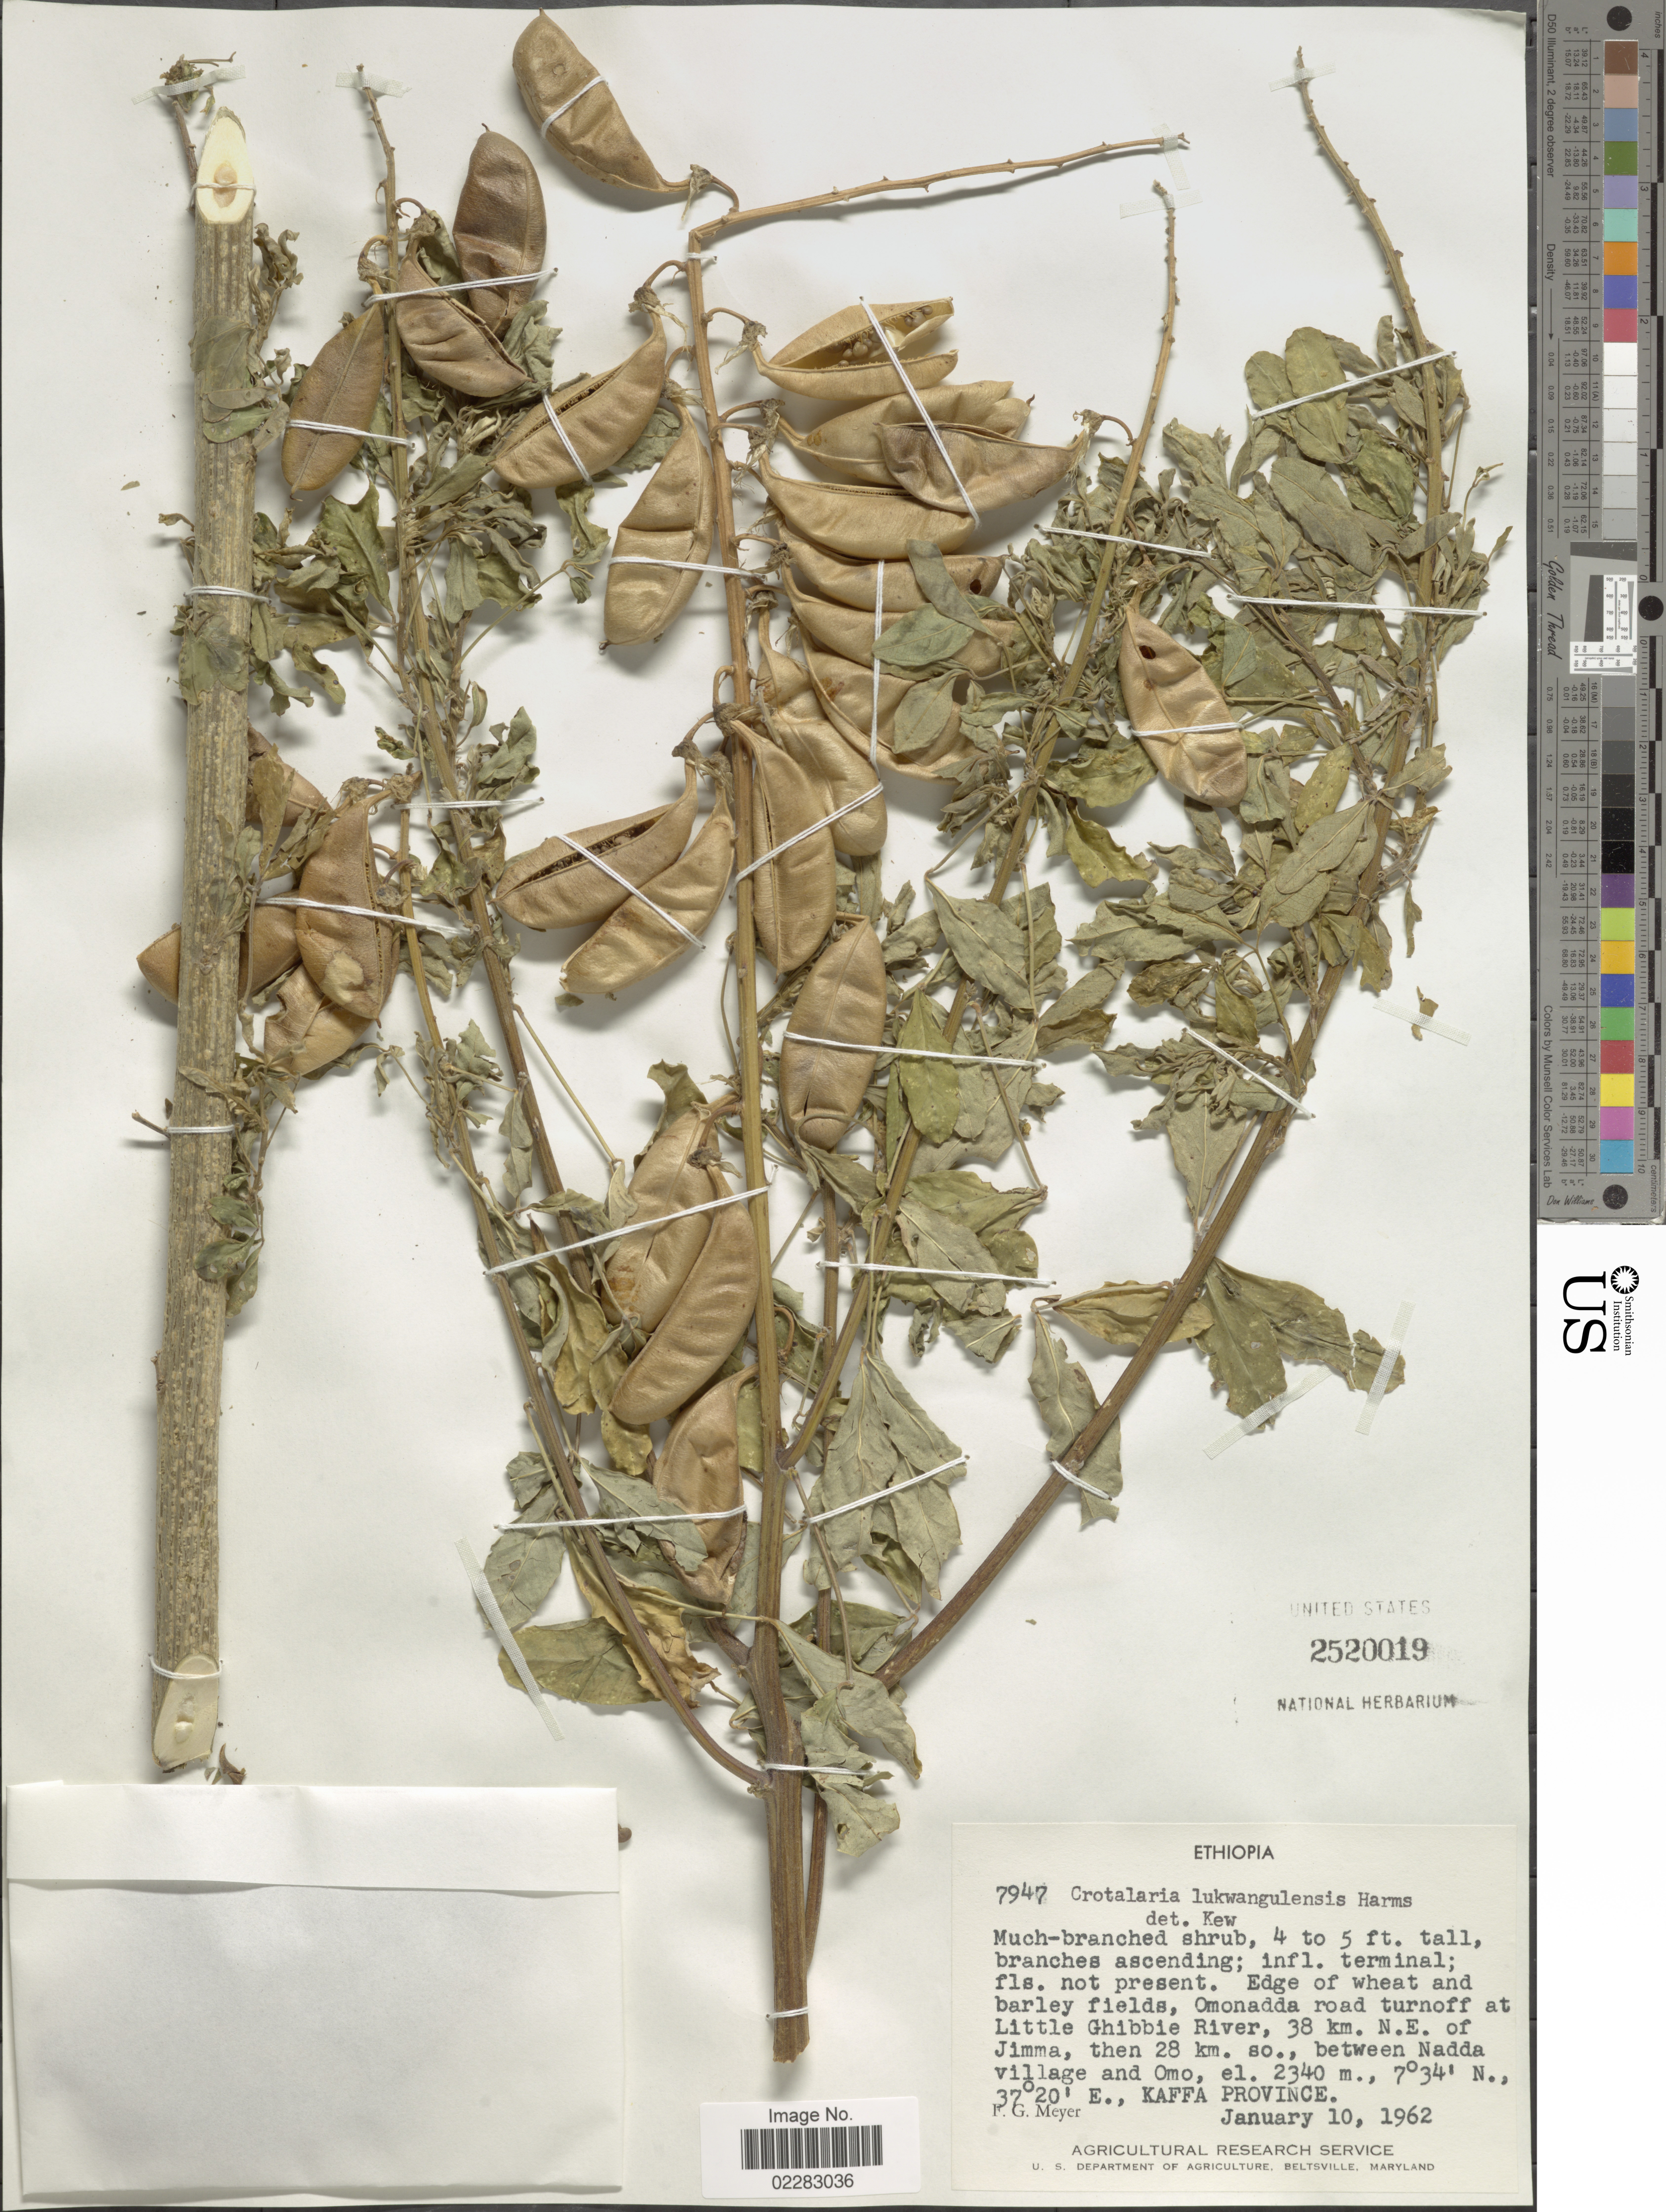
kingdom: Plantae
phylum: Tracheophyta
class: Magnoliopsida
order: Fabales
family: Fabaceae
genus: Crotalaria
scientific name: Crotalaria lukwangulensis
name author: Harms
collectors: F. G. Meyer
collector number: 7947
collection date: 1962-01-10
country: Ethiopia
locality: Edge of wheat and barley fields, Omonadda road turnoff at Little Ghibbie River, 38 km. N.E. of Jimma, then 28 km. so., between Nadda village and Omo, Kaffa Province.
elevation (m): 2340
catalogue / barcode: US 2520019